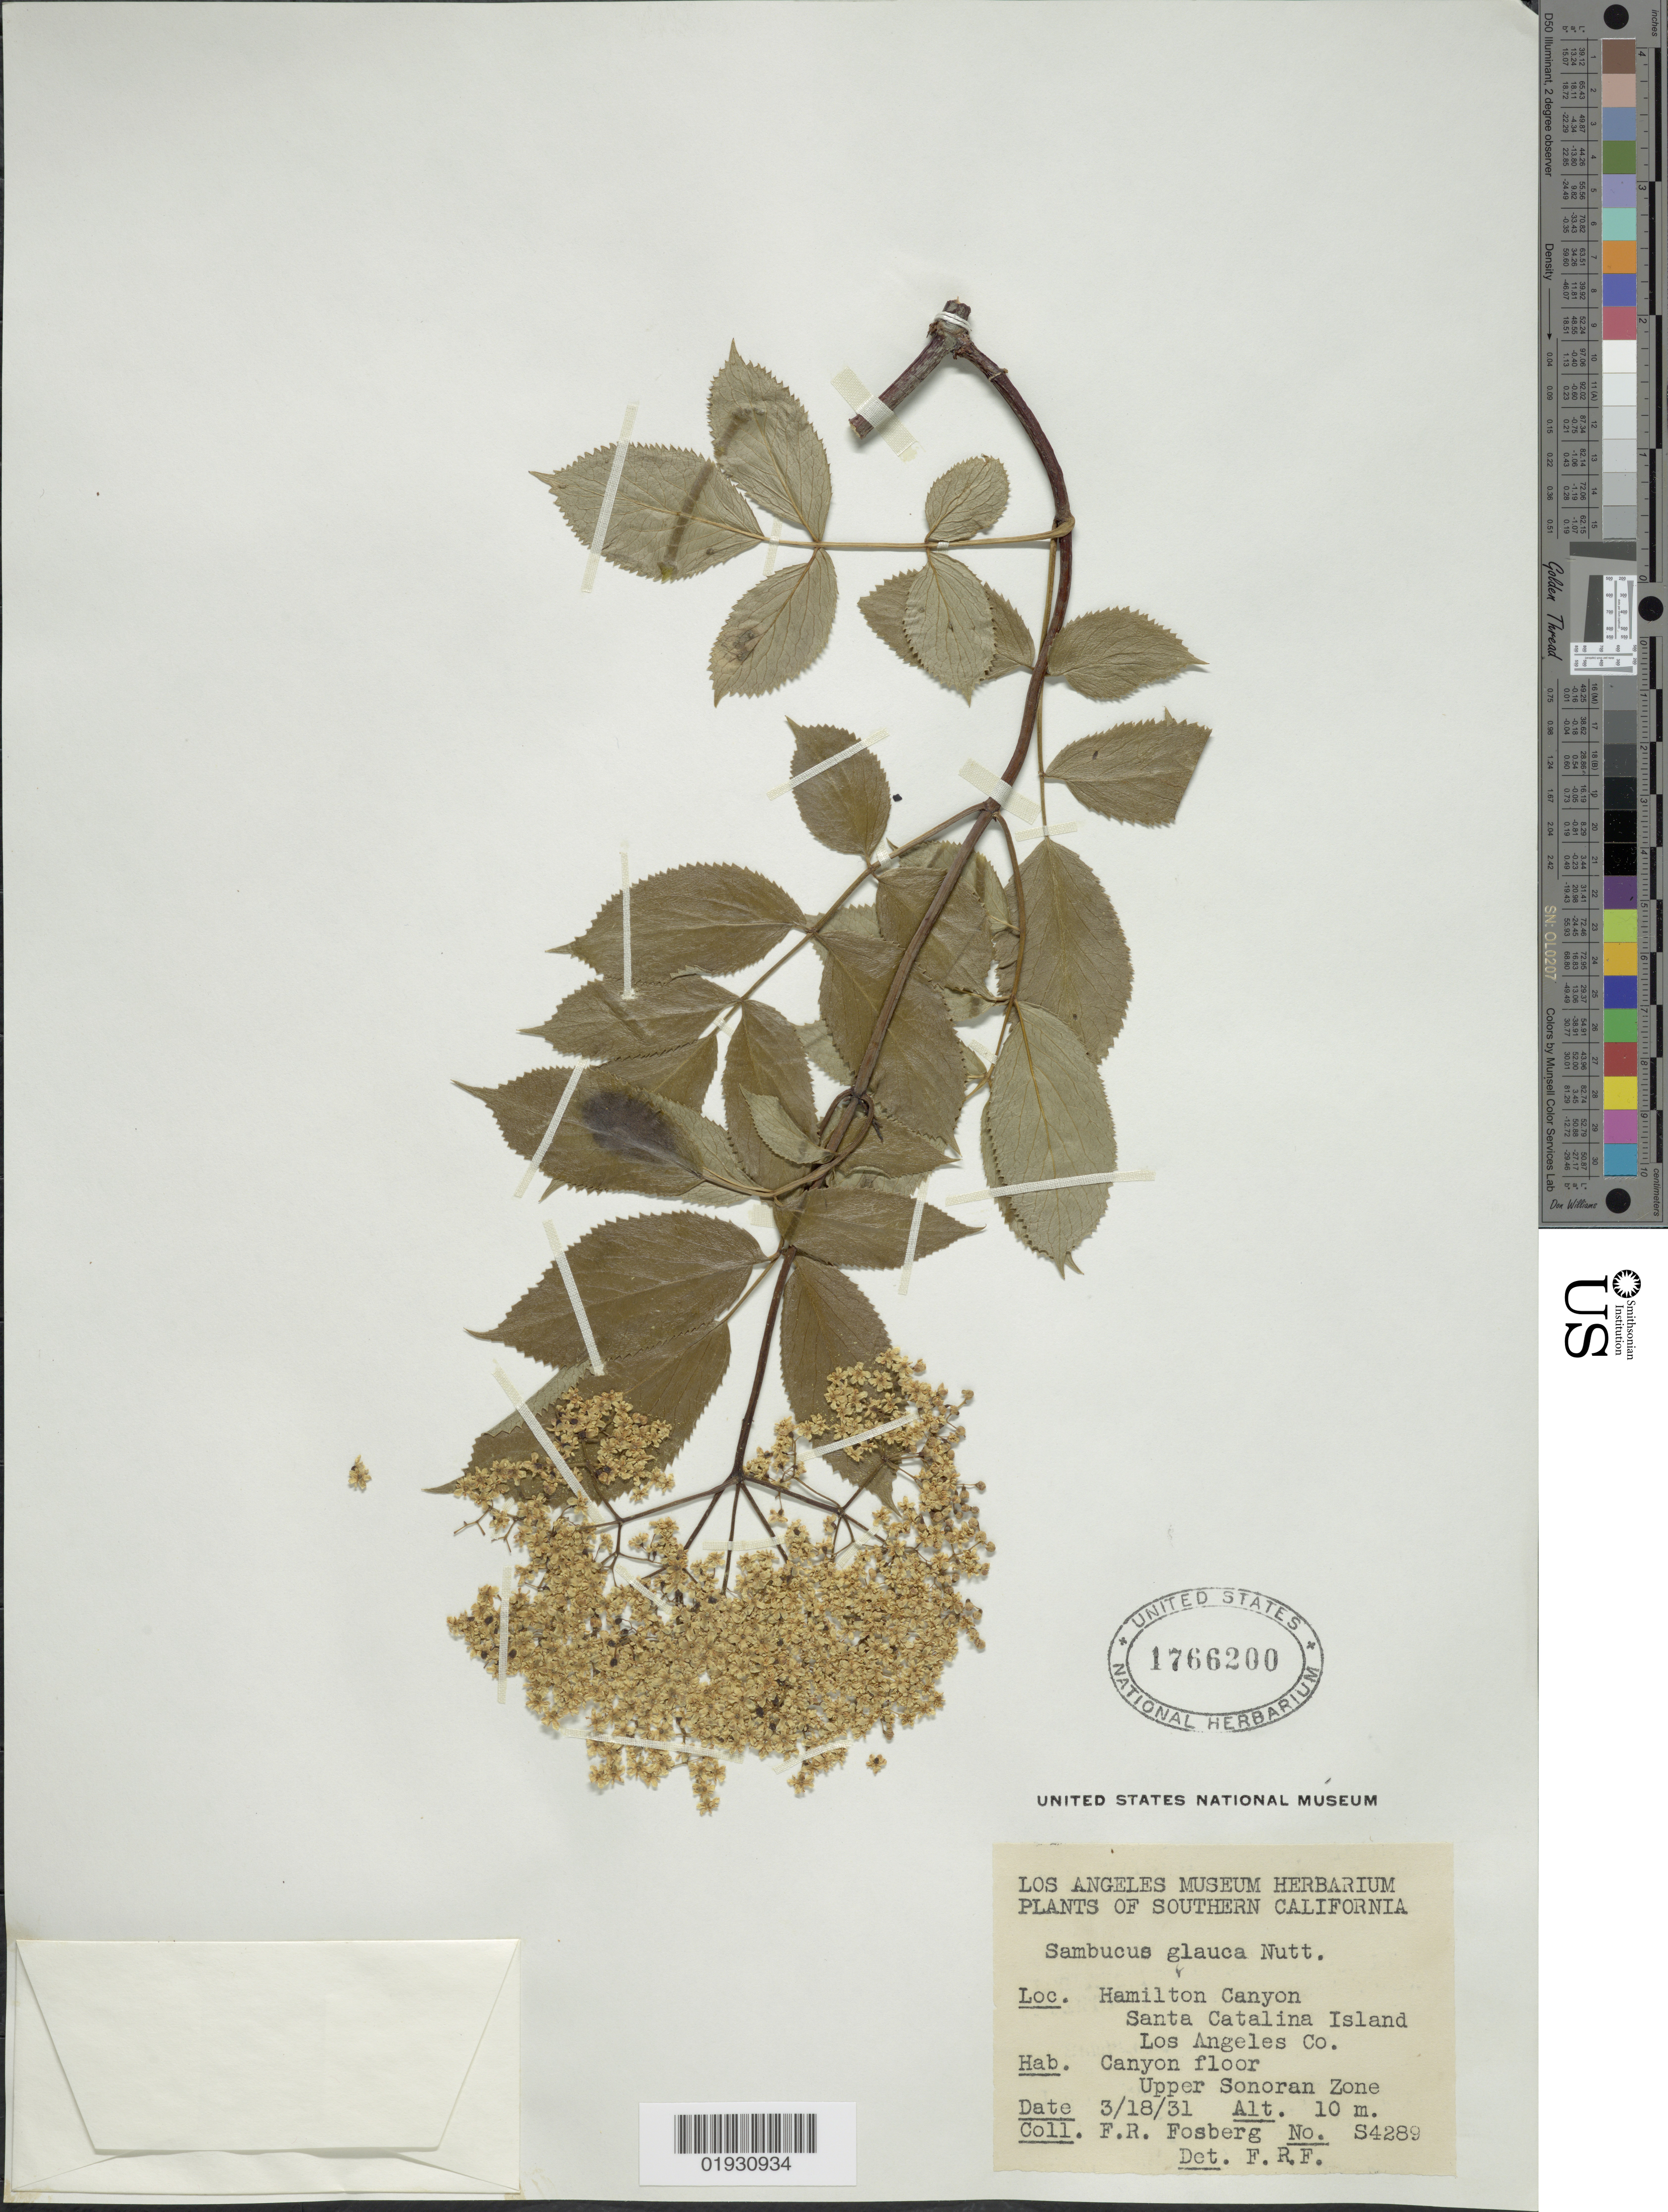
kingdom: Plantae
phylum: Tracheophyta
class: Magnoliopsida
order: Dipsacales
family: Viburnaceae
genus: Sambucus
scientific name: Sambucus glauca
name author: Nutt.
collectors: F. R. Fosberg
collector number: S4289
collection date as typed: Transcribed d/m/y: 18/3/31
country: United States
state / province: California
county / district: Los Angeles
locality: Southern California. Hamilton Canyon. Santa Catalina Island. Los Angeles Co. Canyon floor. Upper Sonoran Zone.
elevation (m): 10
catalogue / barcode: US 1766200